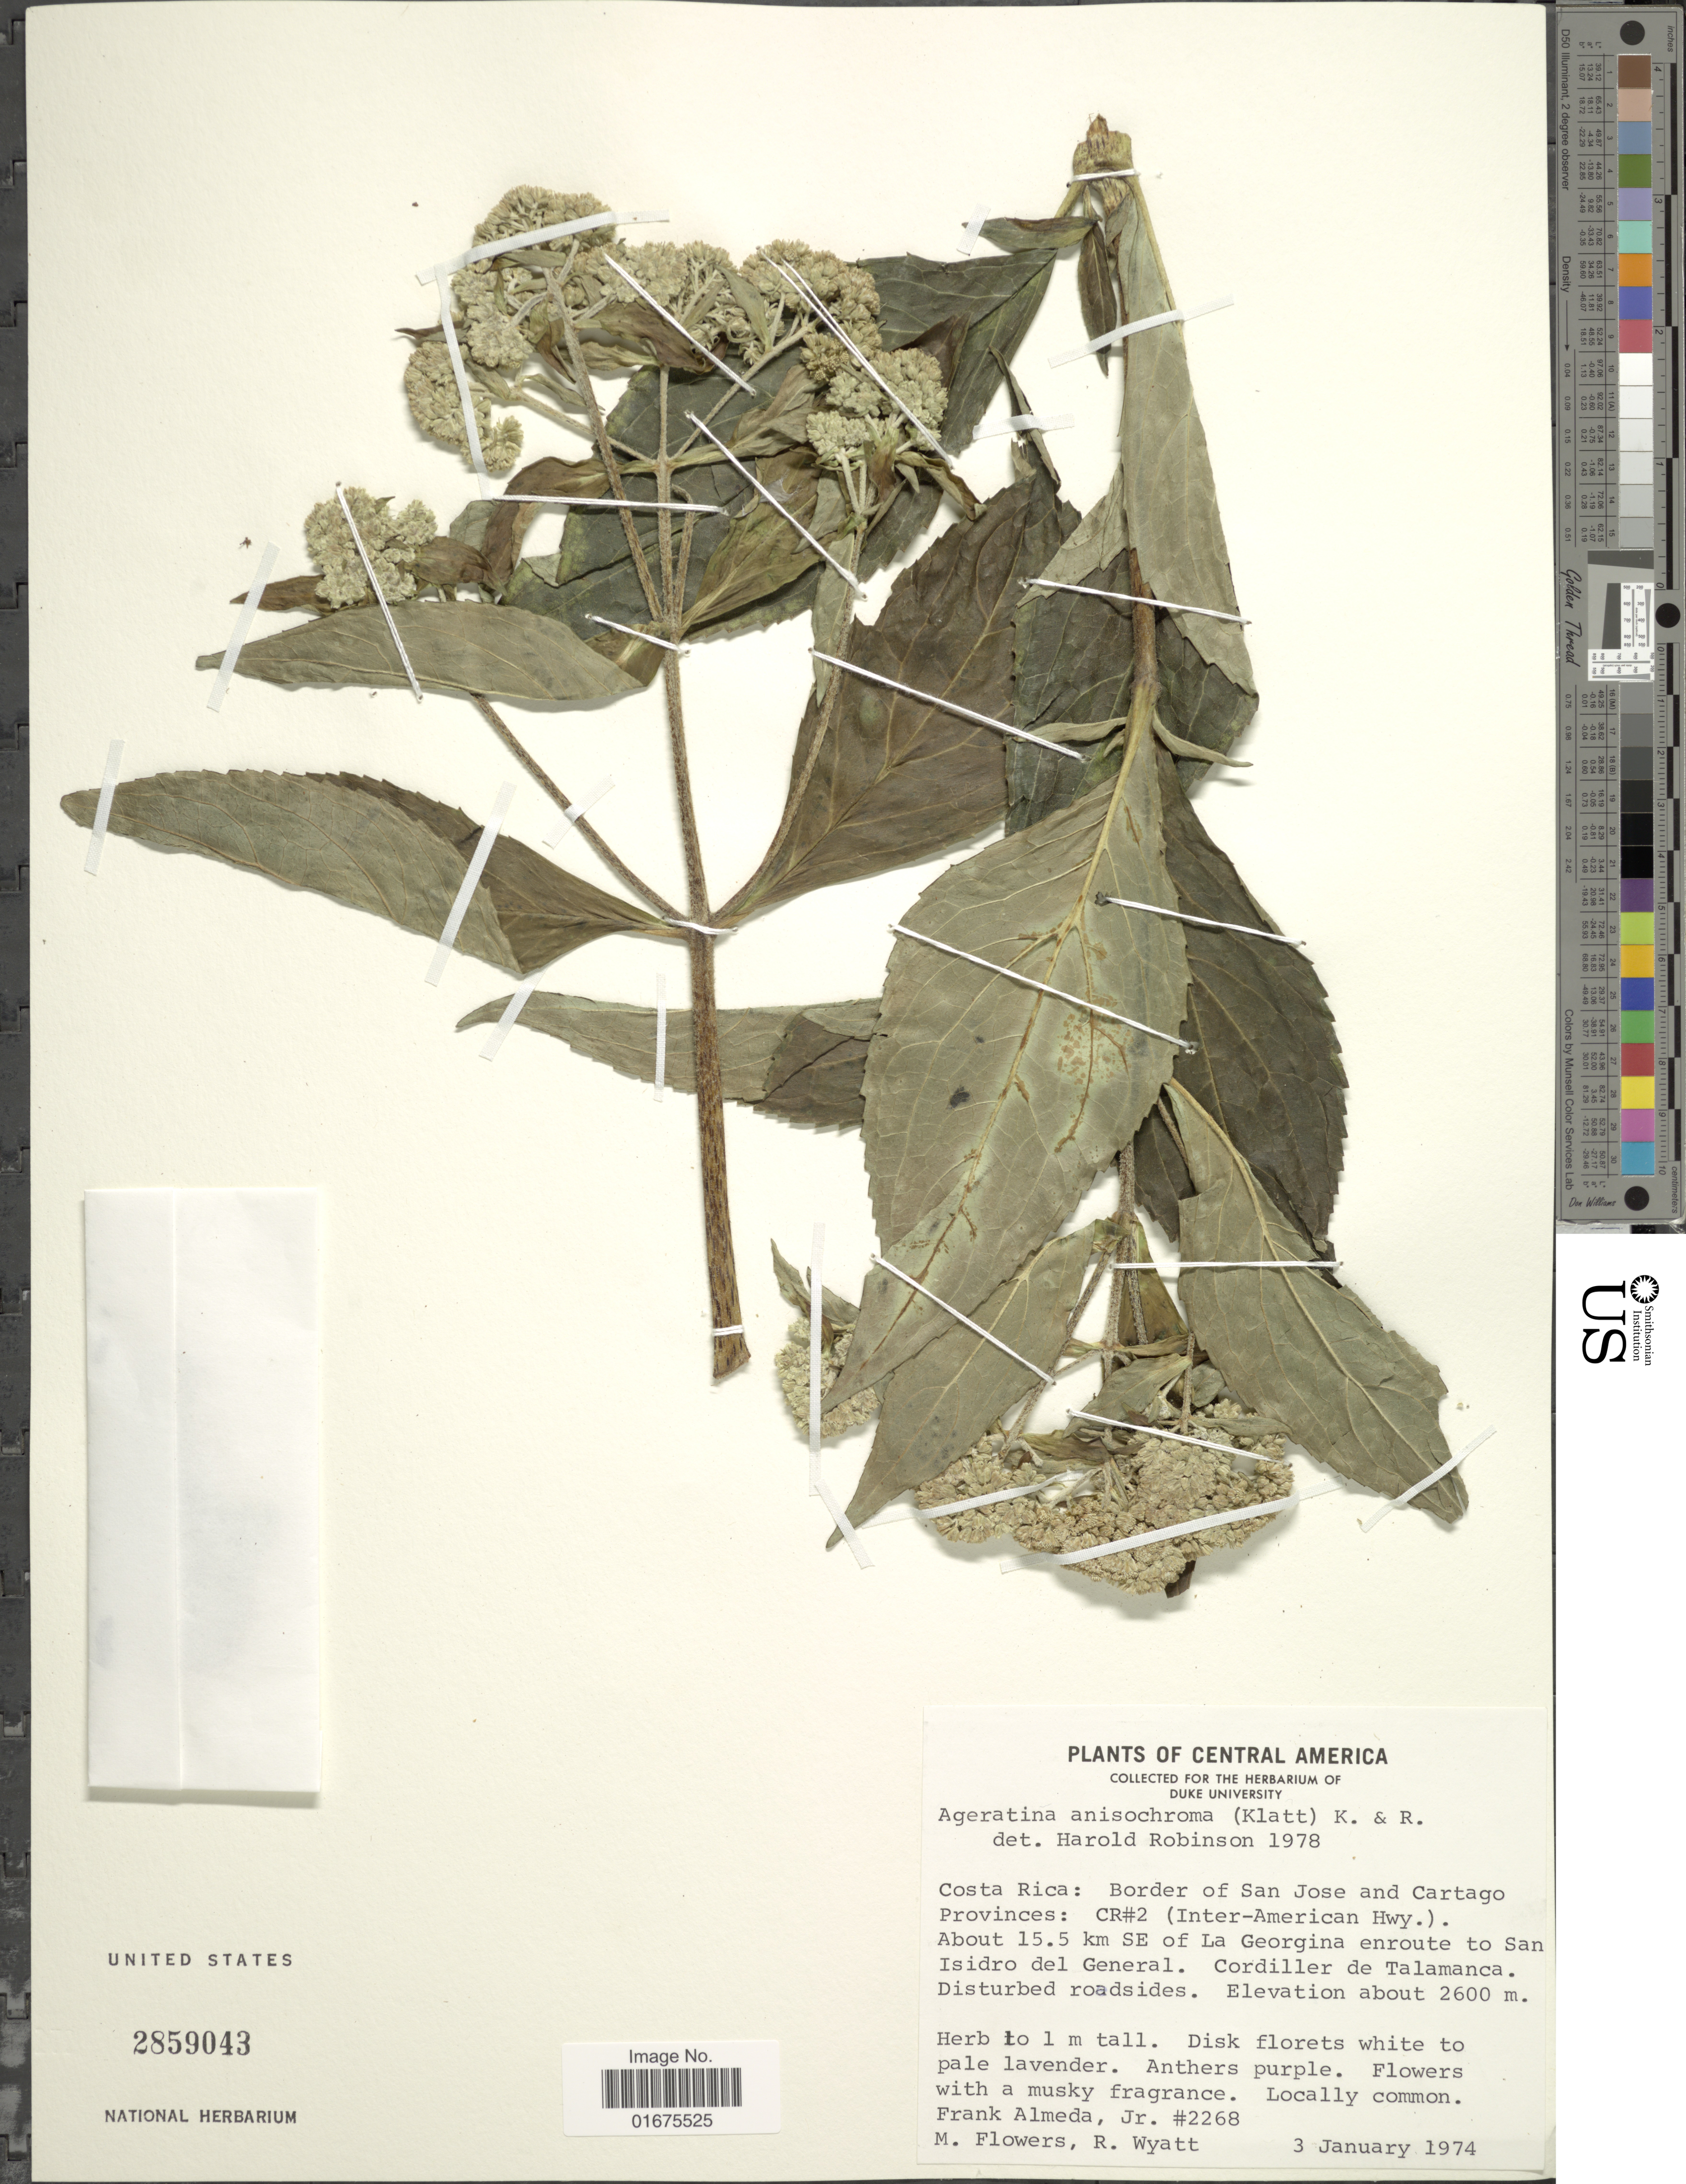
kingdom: Plantae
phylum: Tracheophyta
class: Magnoliopsida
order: Asterales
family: Asteraceae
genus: Ageratina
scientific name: Ageratina anisochroma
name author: (Klatt) R.M. King & H. Rob.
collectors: F. Almeda, M. Flowers & R. Wyatt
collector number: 2268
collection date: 1974-01-03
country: Costa Rica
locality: Border of San Jose and Cartago Provinces, CR#2 (Inter-American Hwy.) About 15.5 km SE of La Georgina enroute to San Isidro del General. Cordiller de Talamanca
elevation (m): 2600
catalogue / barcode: US 2859043